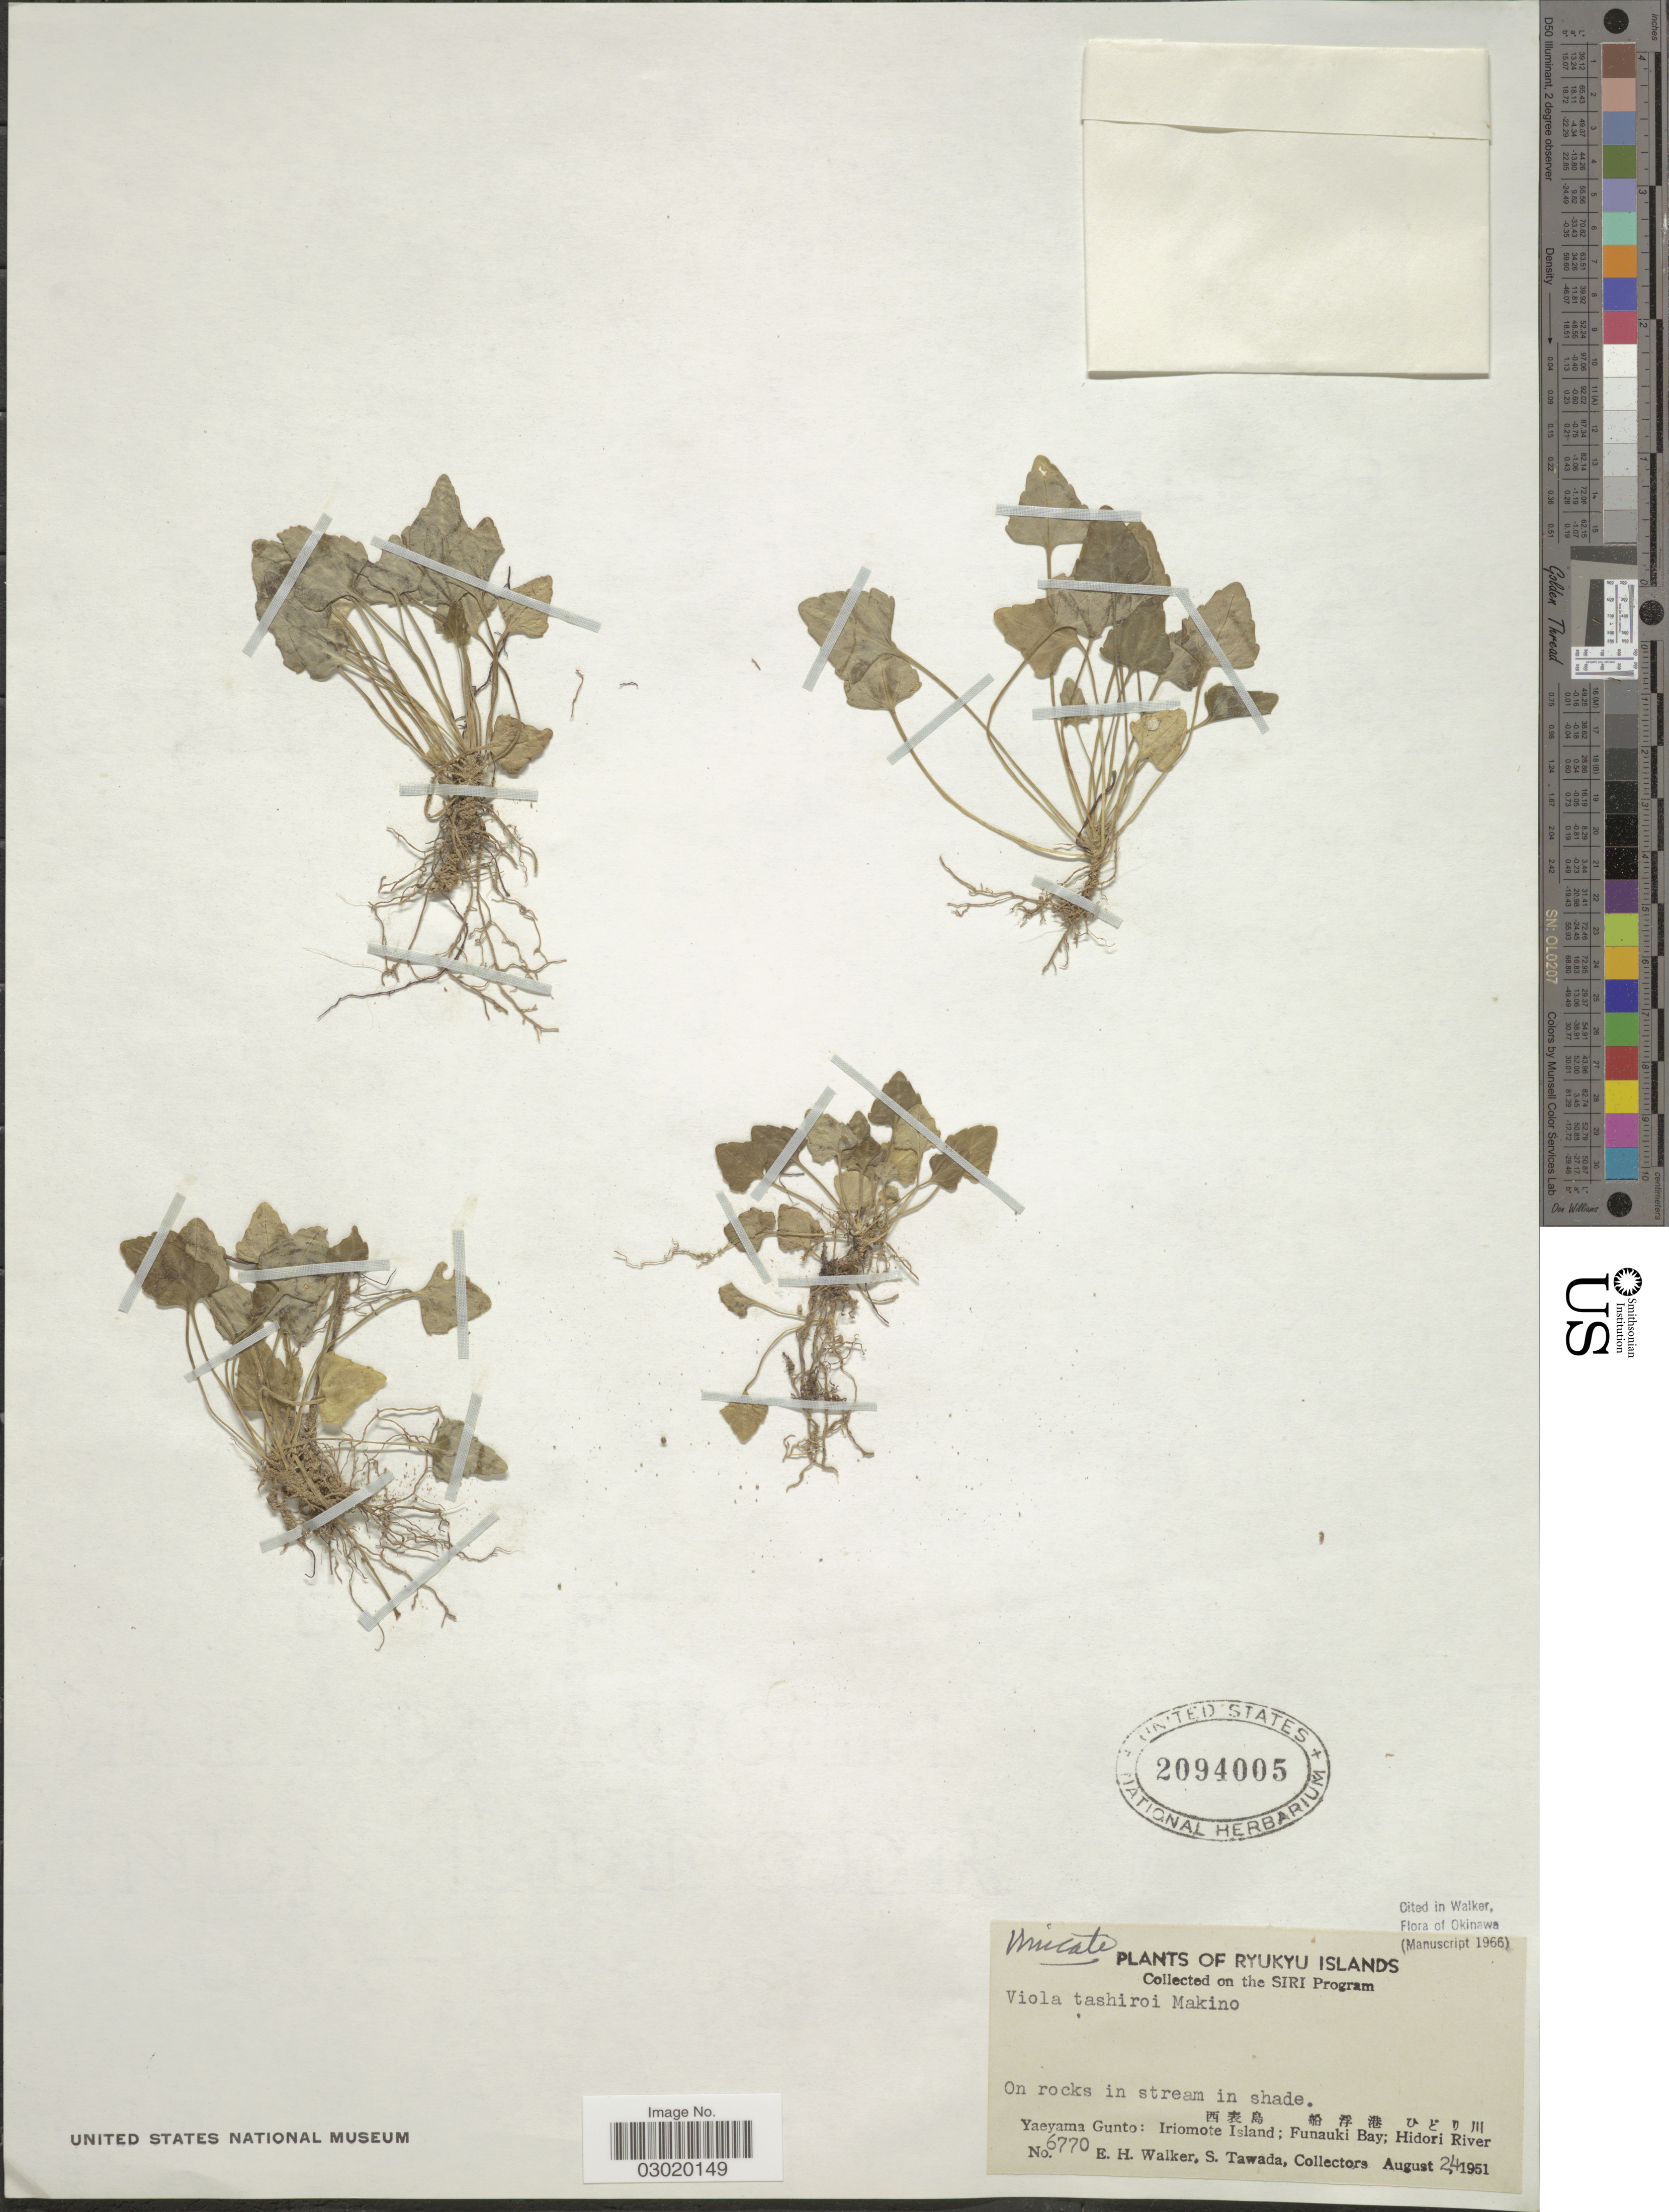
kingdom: Plantae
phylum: Tracheophyta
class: Magnoliopsida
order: Malpighiales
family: Violaceae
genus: Viola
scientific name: Viola tashiroi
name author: Makino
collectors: E. H. Walker & S. Tawada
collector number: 6770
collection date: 1951-08-24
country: Japan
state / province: Okinawa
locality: Ryukyu Islands, On rocks in streams in shade, Yaeyama Gunto: Iriomote Island; Funauki Bay; Hidori River.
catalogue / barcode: US 2094005